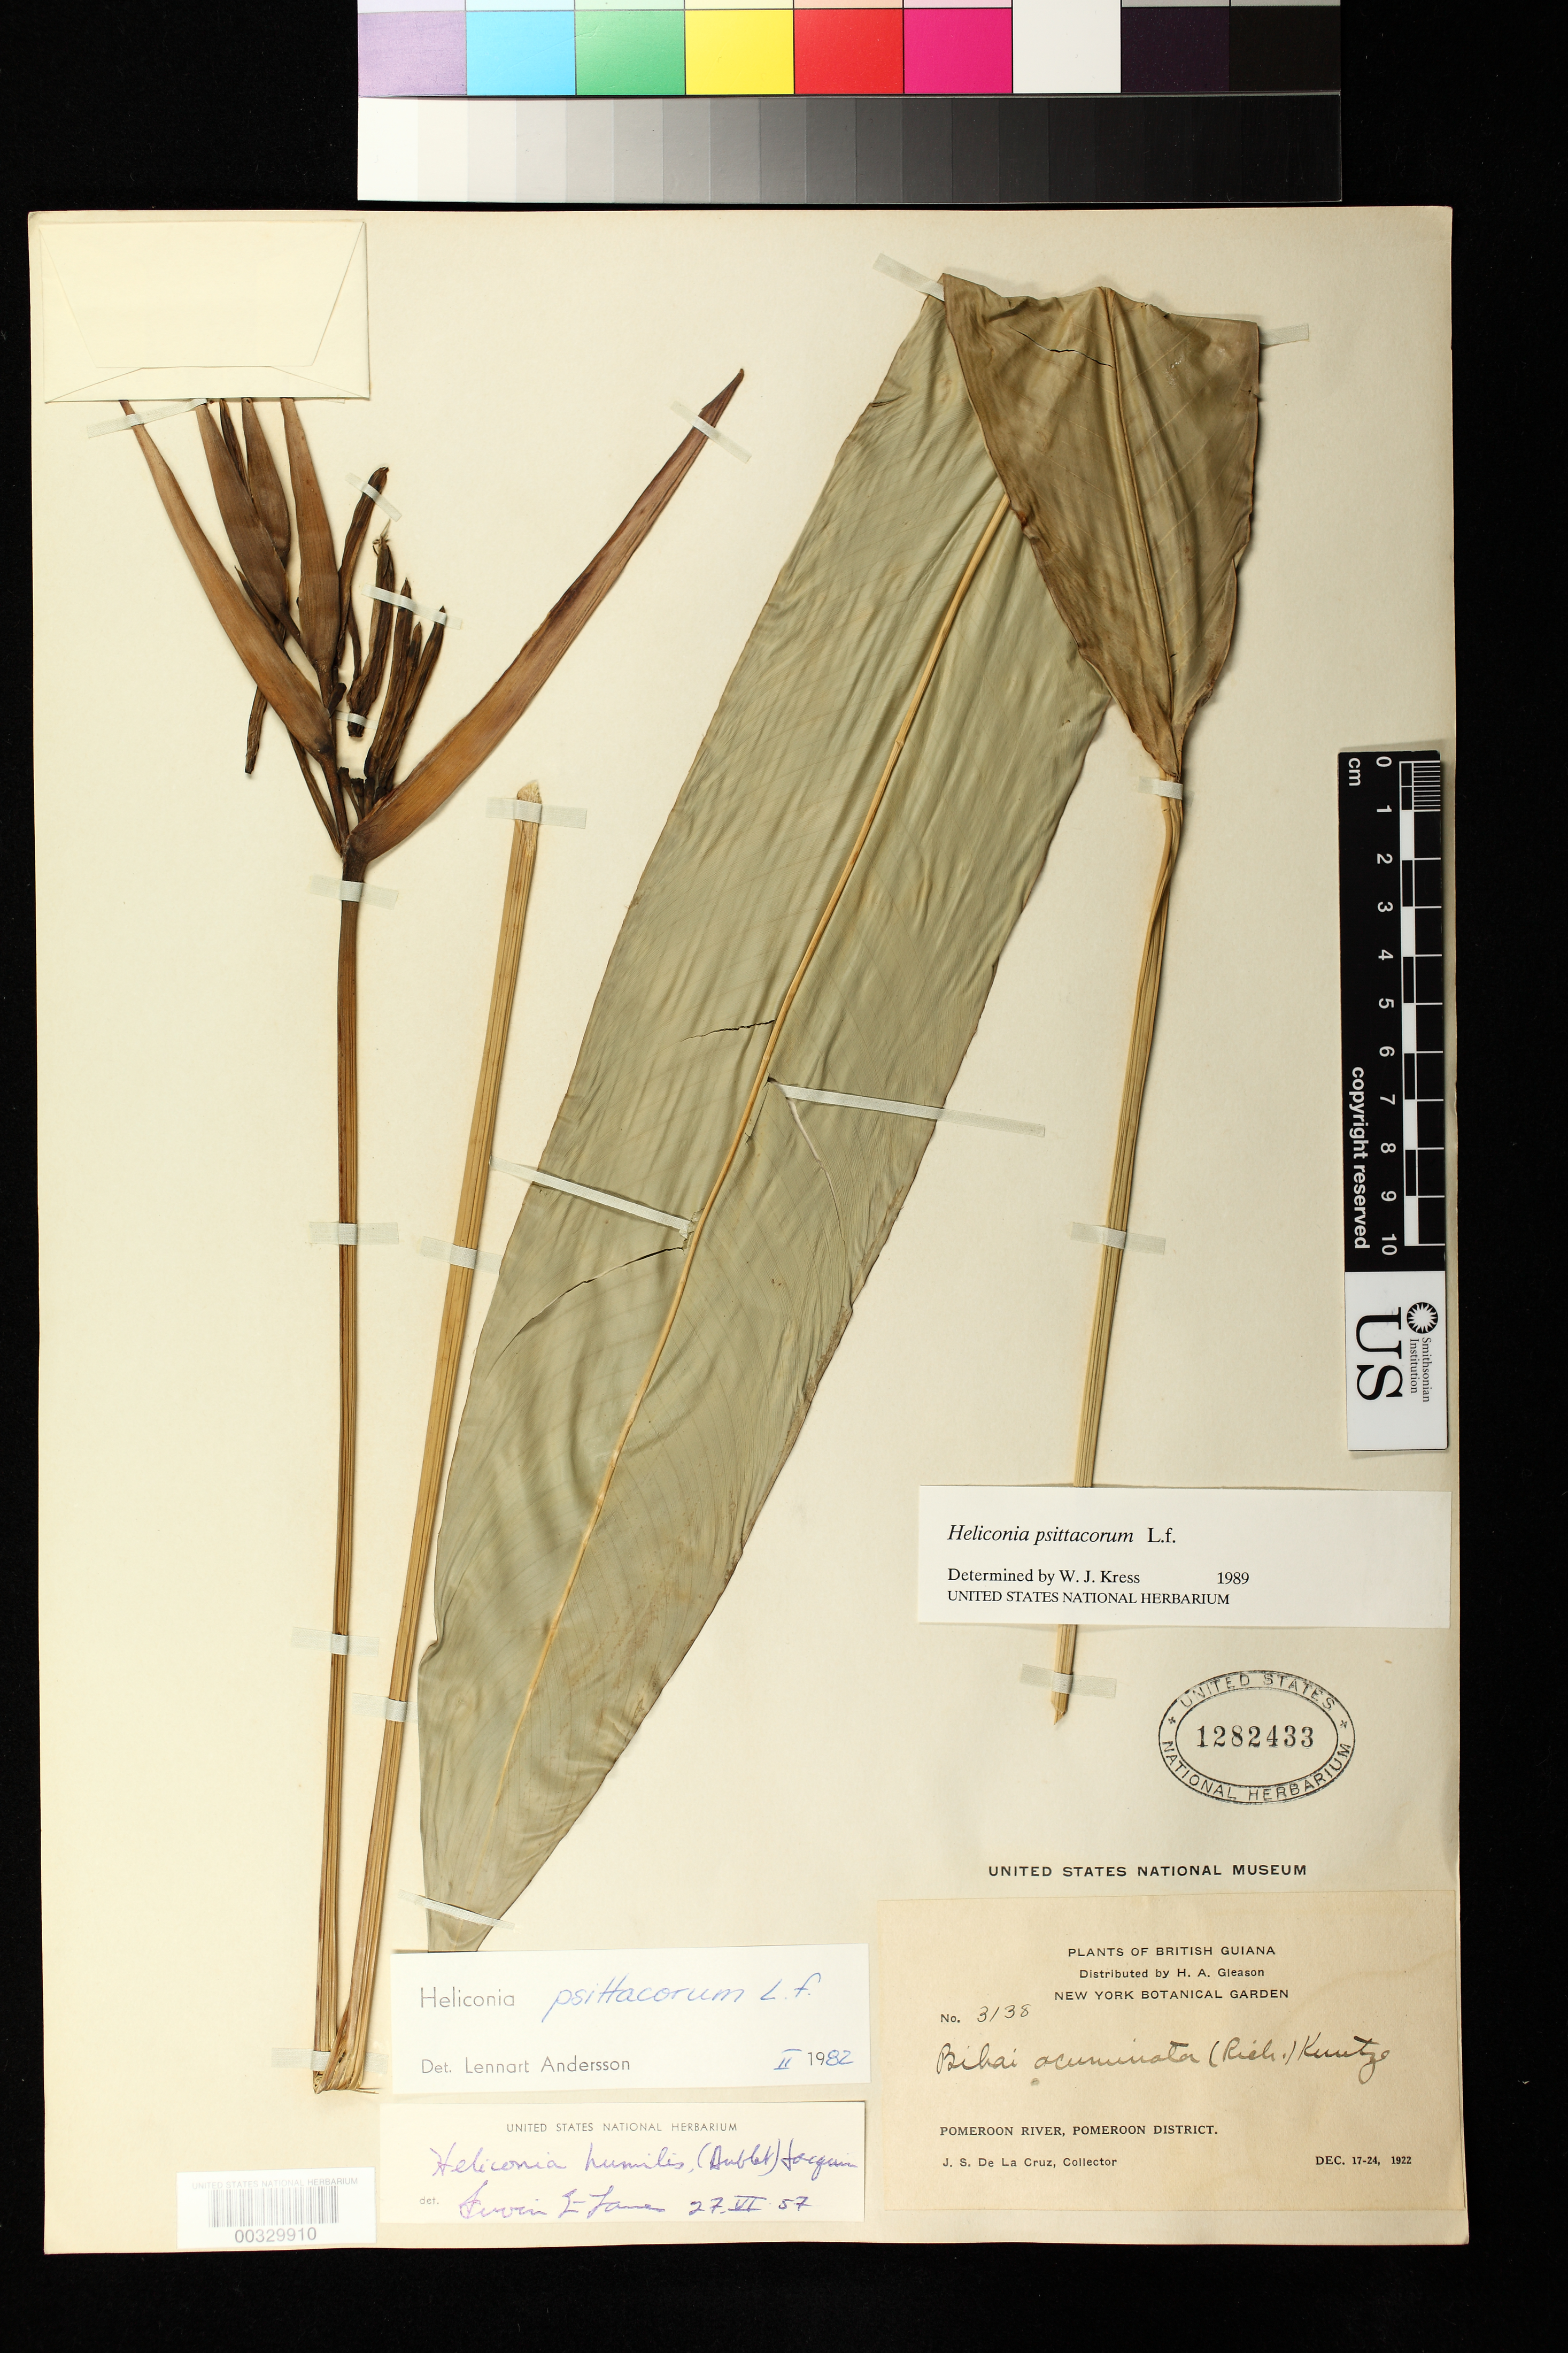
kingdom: Plantae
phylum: Tracheophyta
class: Liliopsida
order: Zingiberales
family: Heliconiaceae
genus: Heliconia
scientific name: Heliconia psittacorum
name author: L. f.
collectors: J. S. de la Cruz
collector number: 3138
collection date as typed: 17 Dec 1922 to 24 Dec 1922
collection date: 1922-12-17/1922-12-24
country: Guyana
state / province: Pomeroon-Supenaam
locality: Pomeroon river, pomeroon dist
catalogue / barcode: US 1282433